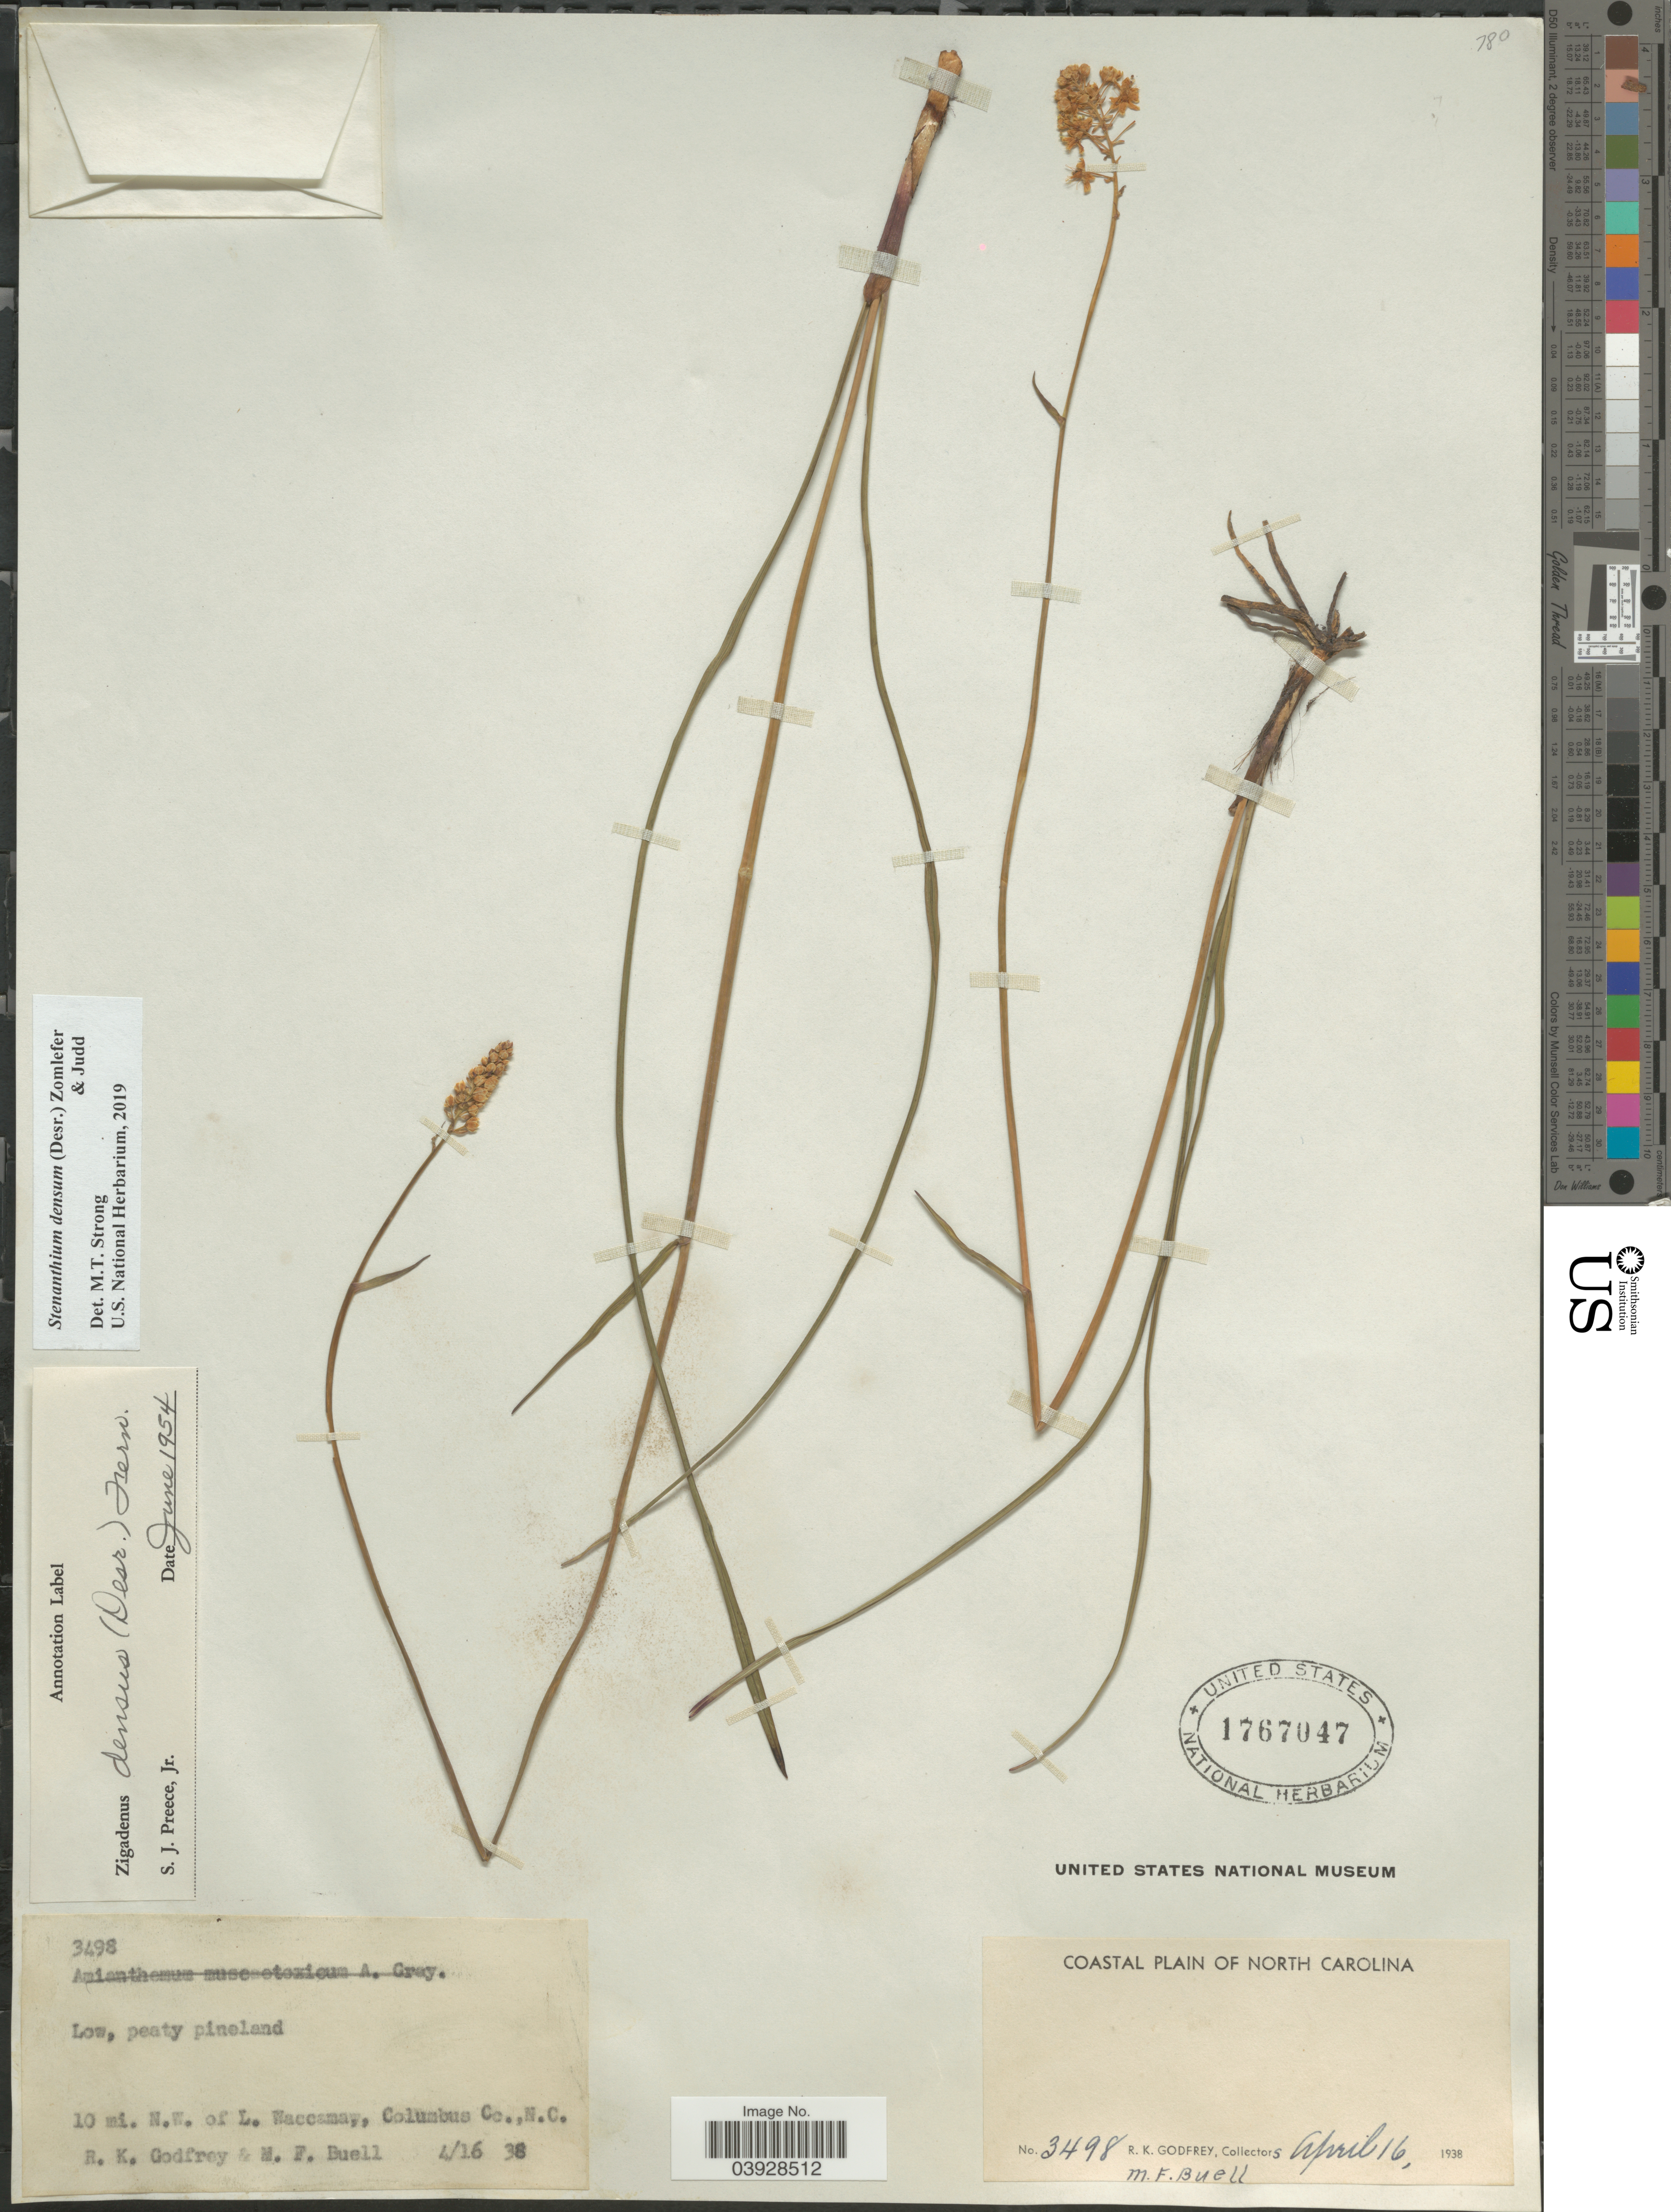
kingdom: Plantae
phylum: Tracheophyta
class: Liliopsida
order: Liliales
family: Melanthiaceae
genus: Stenanthium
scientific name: Stenanthium densum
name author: (Desr.) Zomlefer & Judd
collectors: R. K. Godfrey & M. Buell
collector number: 3498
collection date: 1938-04-16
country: United States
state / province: North Carolina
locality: Coastal Plain of North Carolina. 10 mi. N.W. of L. Waccamay, Columbus Co.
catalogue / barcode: US 1767047